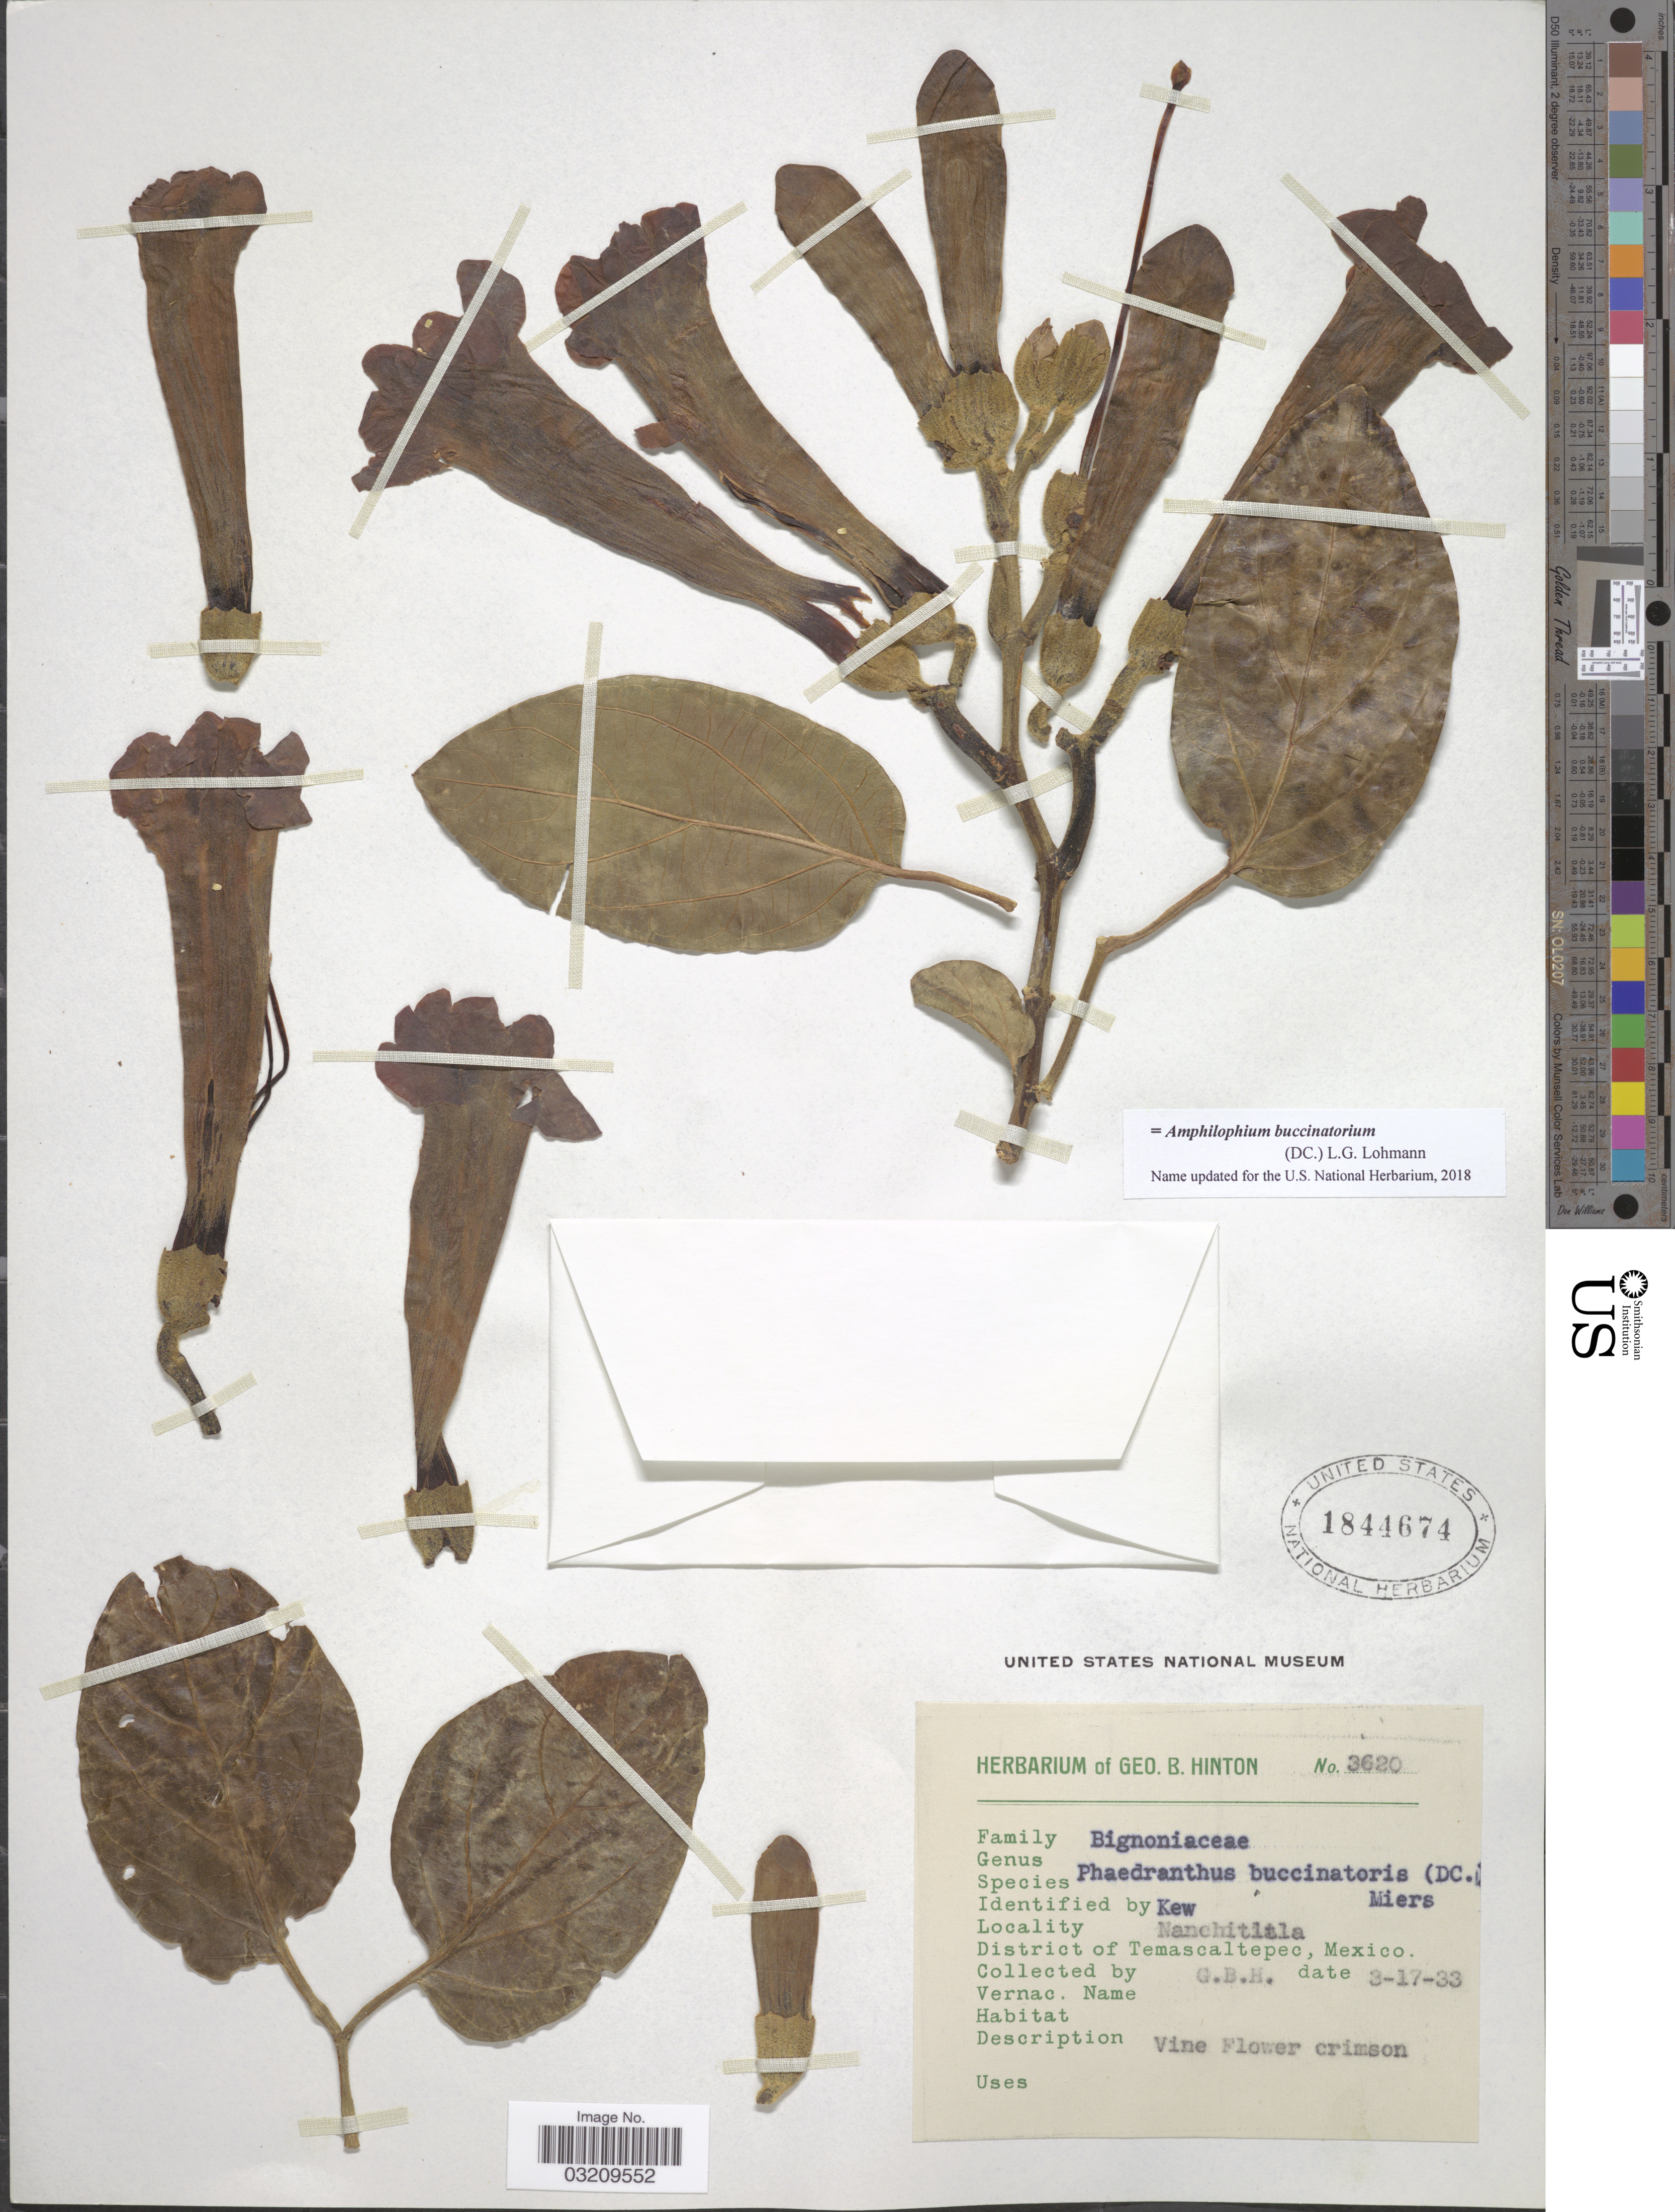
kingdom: Plantae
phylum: Tracheophyta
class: Magnoliopsida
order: Lamiales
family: Bignoniaceae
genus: Amphilophium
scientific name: Amphilophium buccinatorium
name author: (DC.) L.G. Lohmann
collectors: G. B. Hinton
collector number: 3620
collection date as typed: Transcribed d/m/y: 17/3/33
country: Mexico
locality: Nanchititla. District of Temascaltepec.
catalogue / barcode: US 1844674